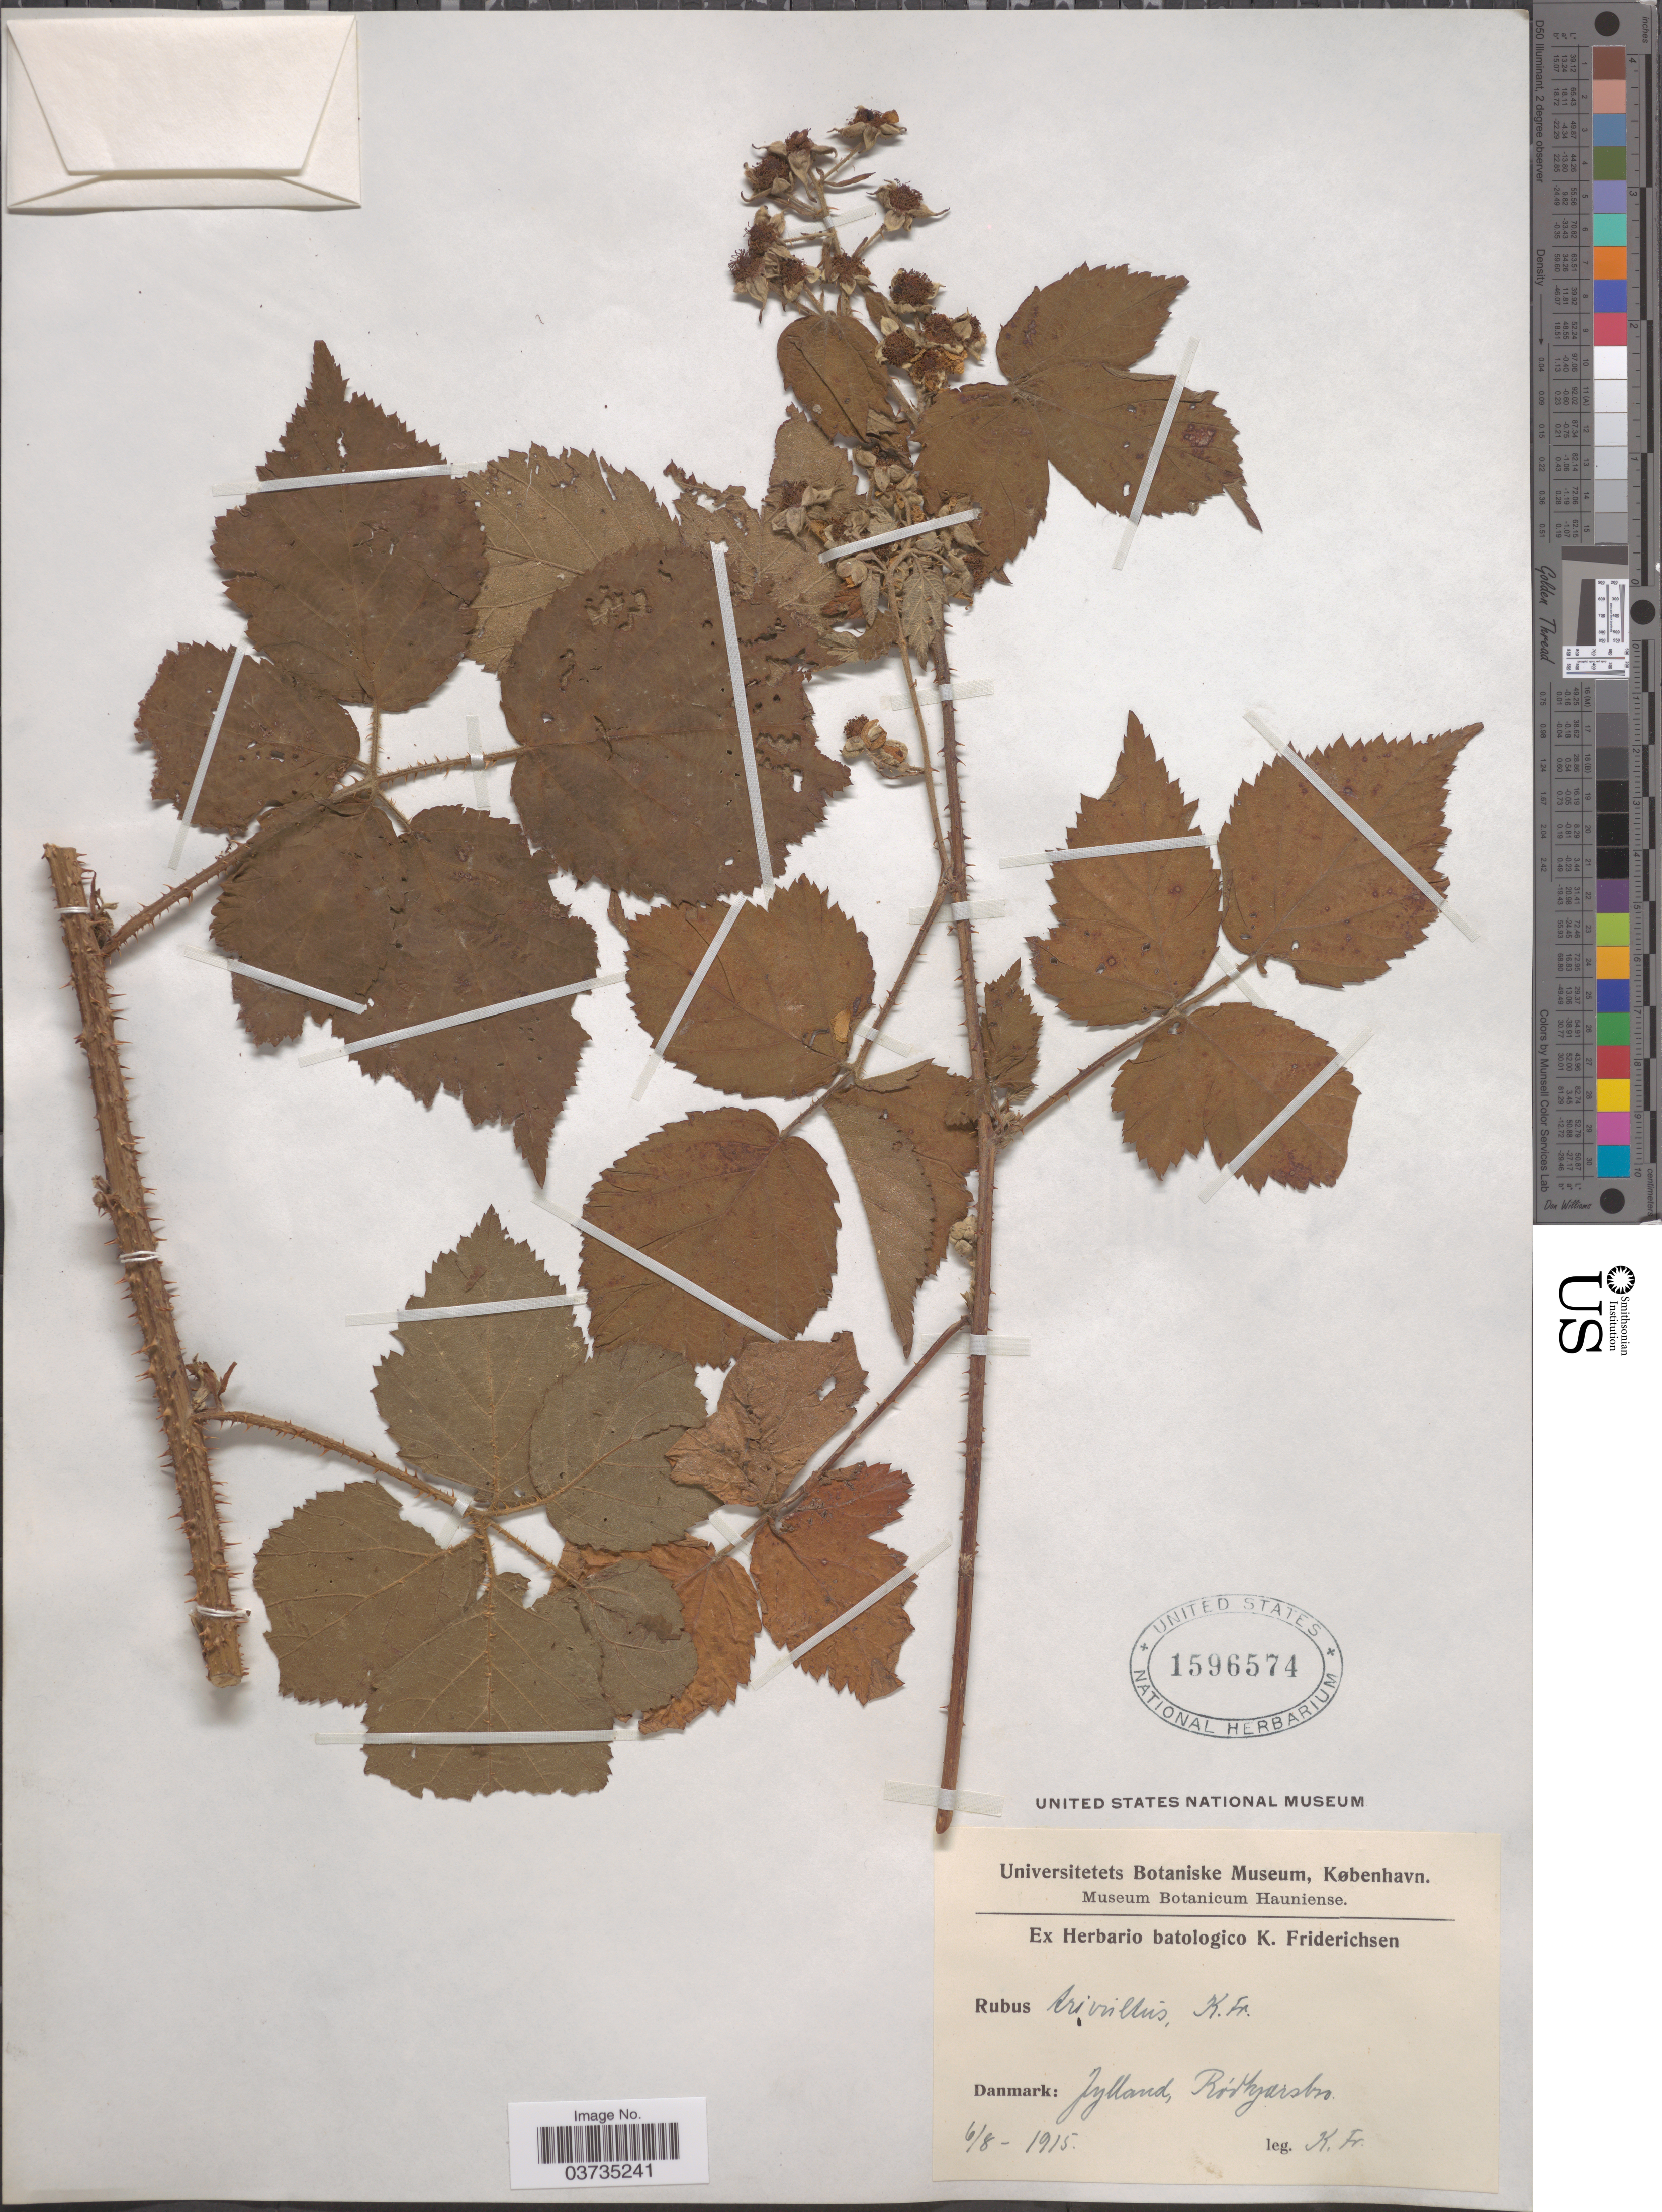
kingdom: Plantae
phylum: Tracheophyta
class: Magnoliopsida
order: Rosales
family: Rosaceae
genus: Rubus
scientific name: Rubus trivultus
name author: Frid.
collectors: K. Friderichsen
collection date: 1915-08-06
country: Denmark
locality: Jylland, Ródkjarsbro.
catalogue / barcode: US 1596574